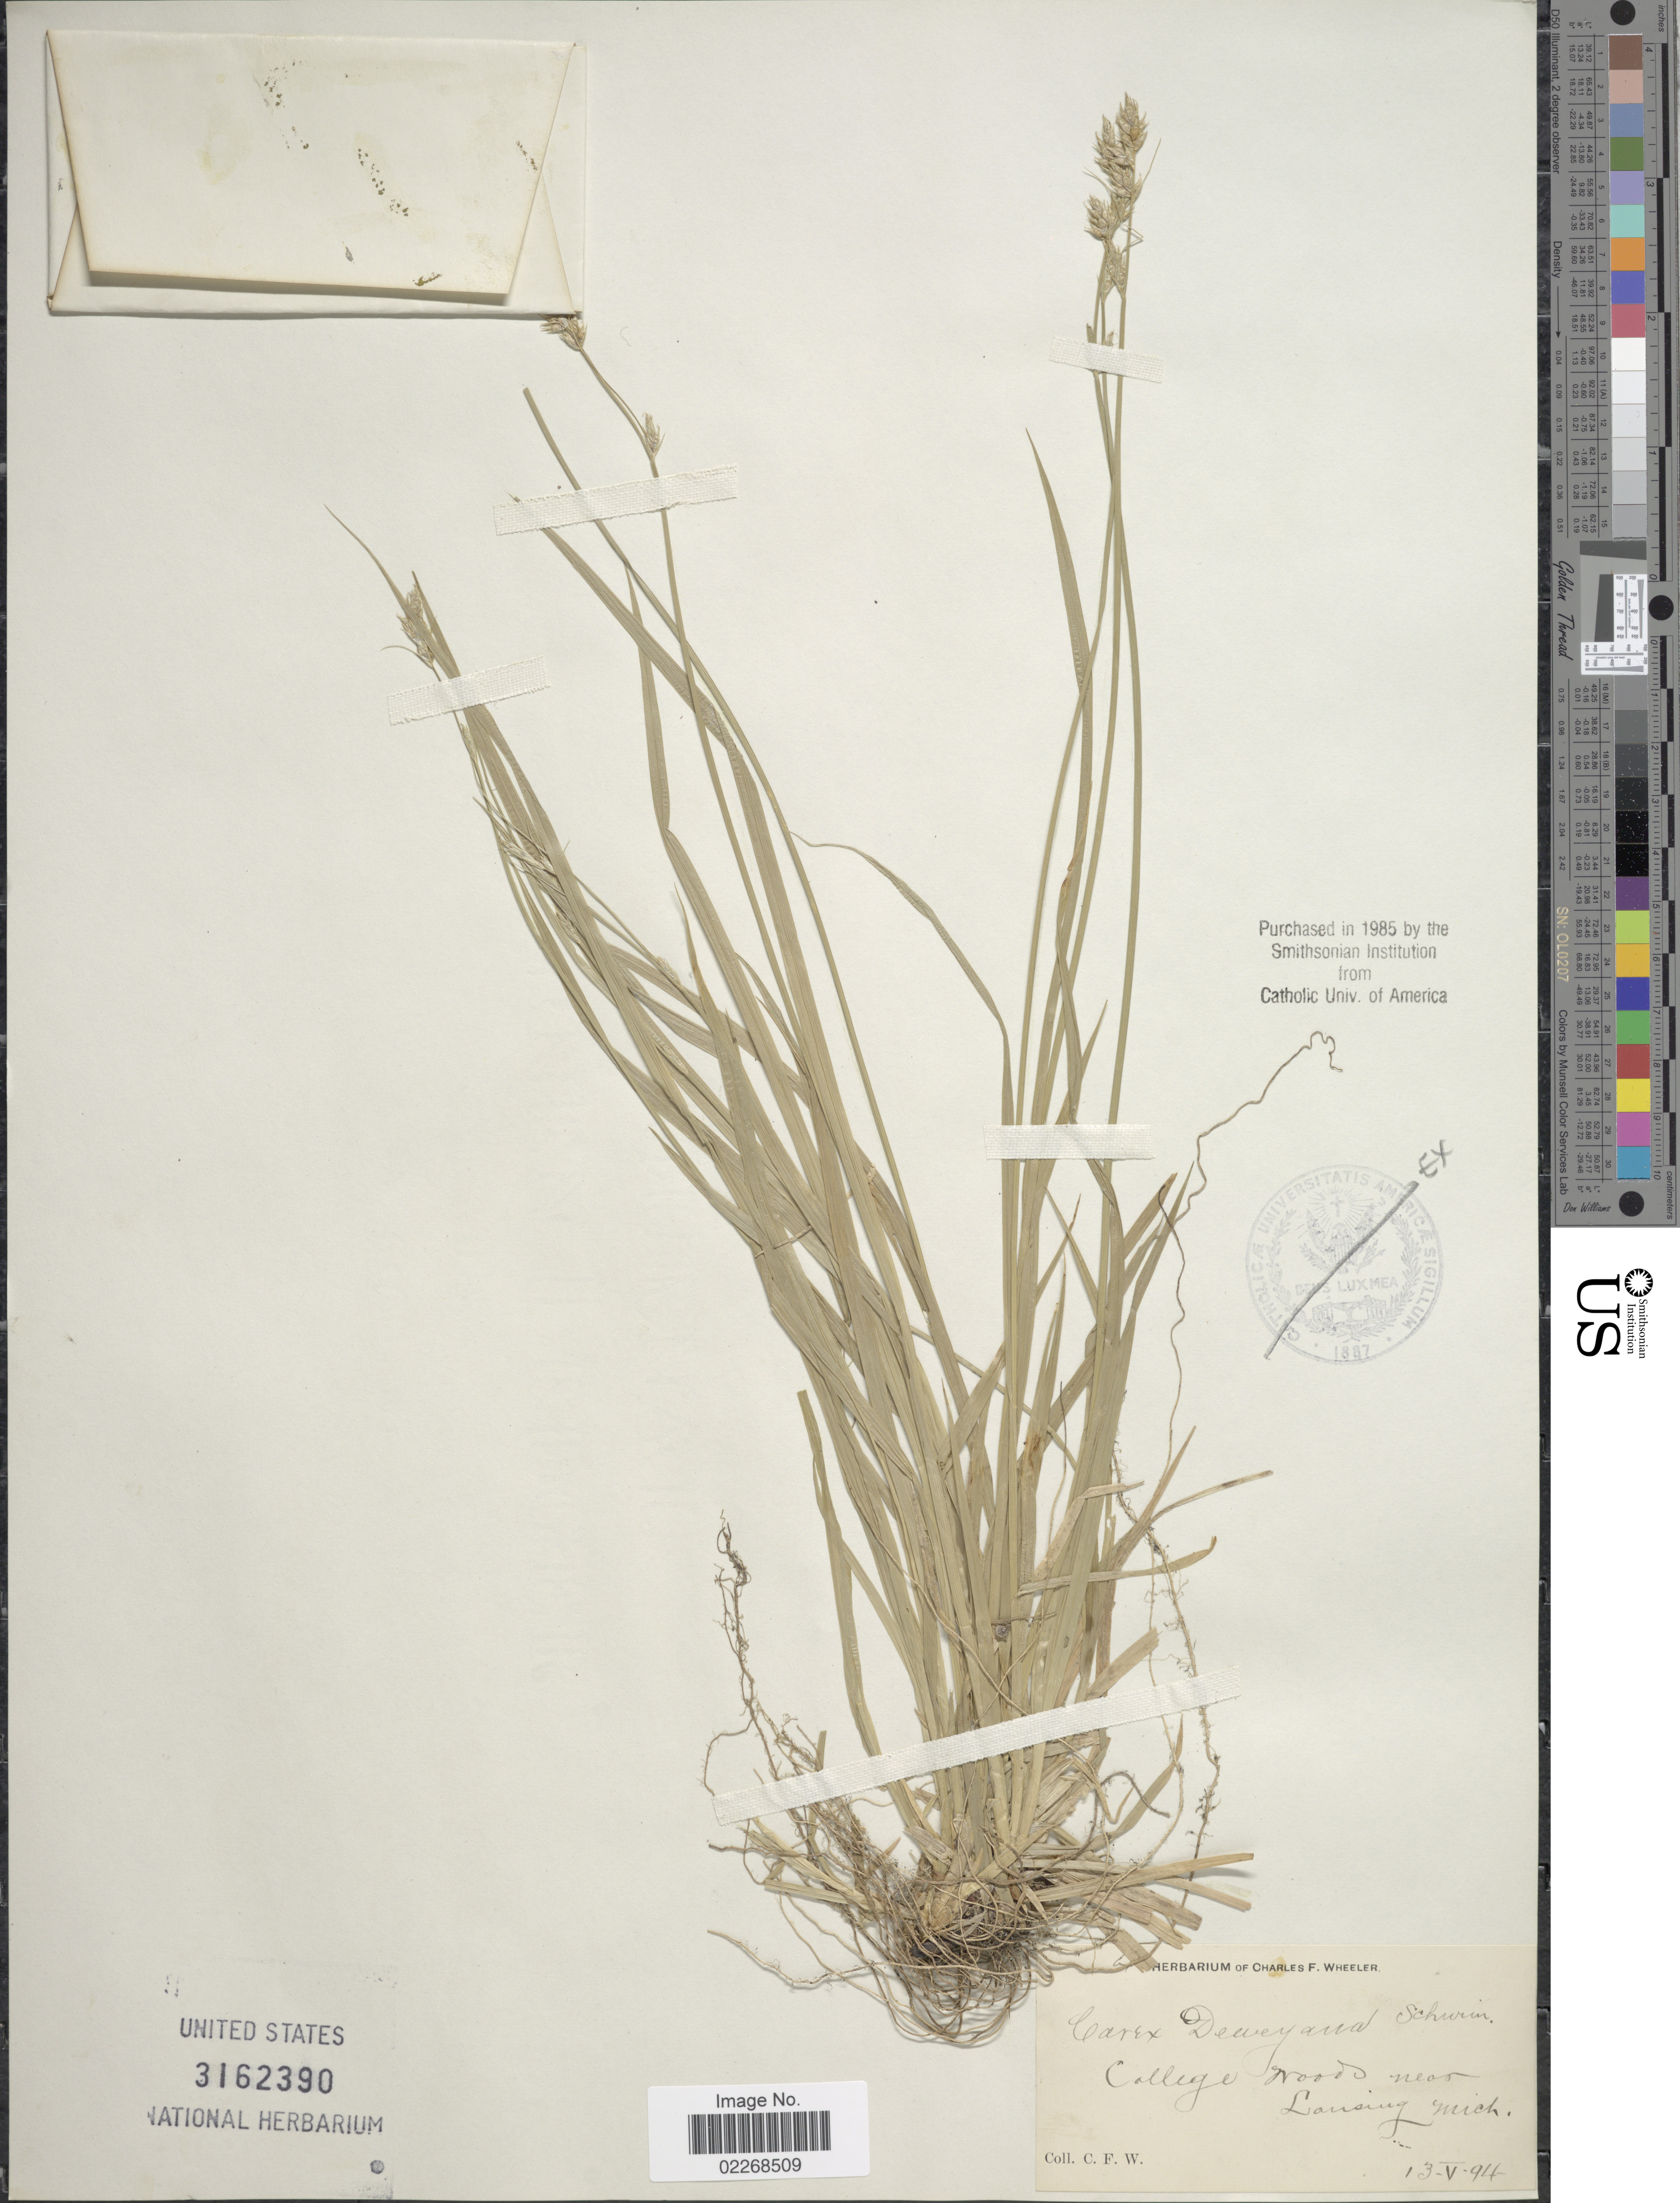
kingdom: Plantae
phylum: Tracheophyta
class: Liliopsida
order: Poales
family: Cyperaceae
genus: Carex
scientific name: Carex deweyana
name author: Schwein.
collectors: C. Wheeler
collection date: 1894-05-13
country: United States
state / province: Michigan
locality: College woods near Lansing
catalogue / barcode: US 3162390